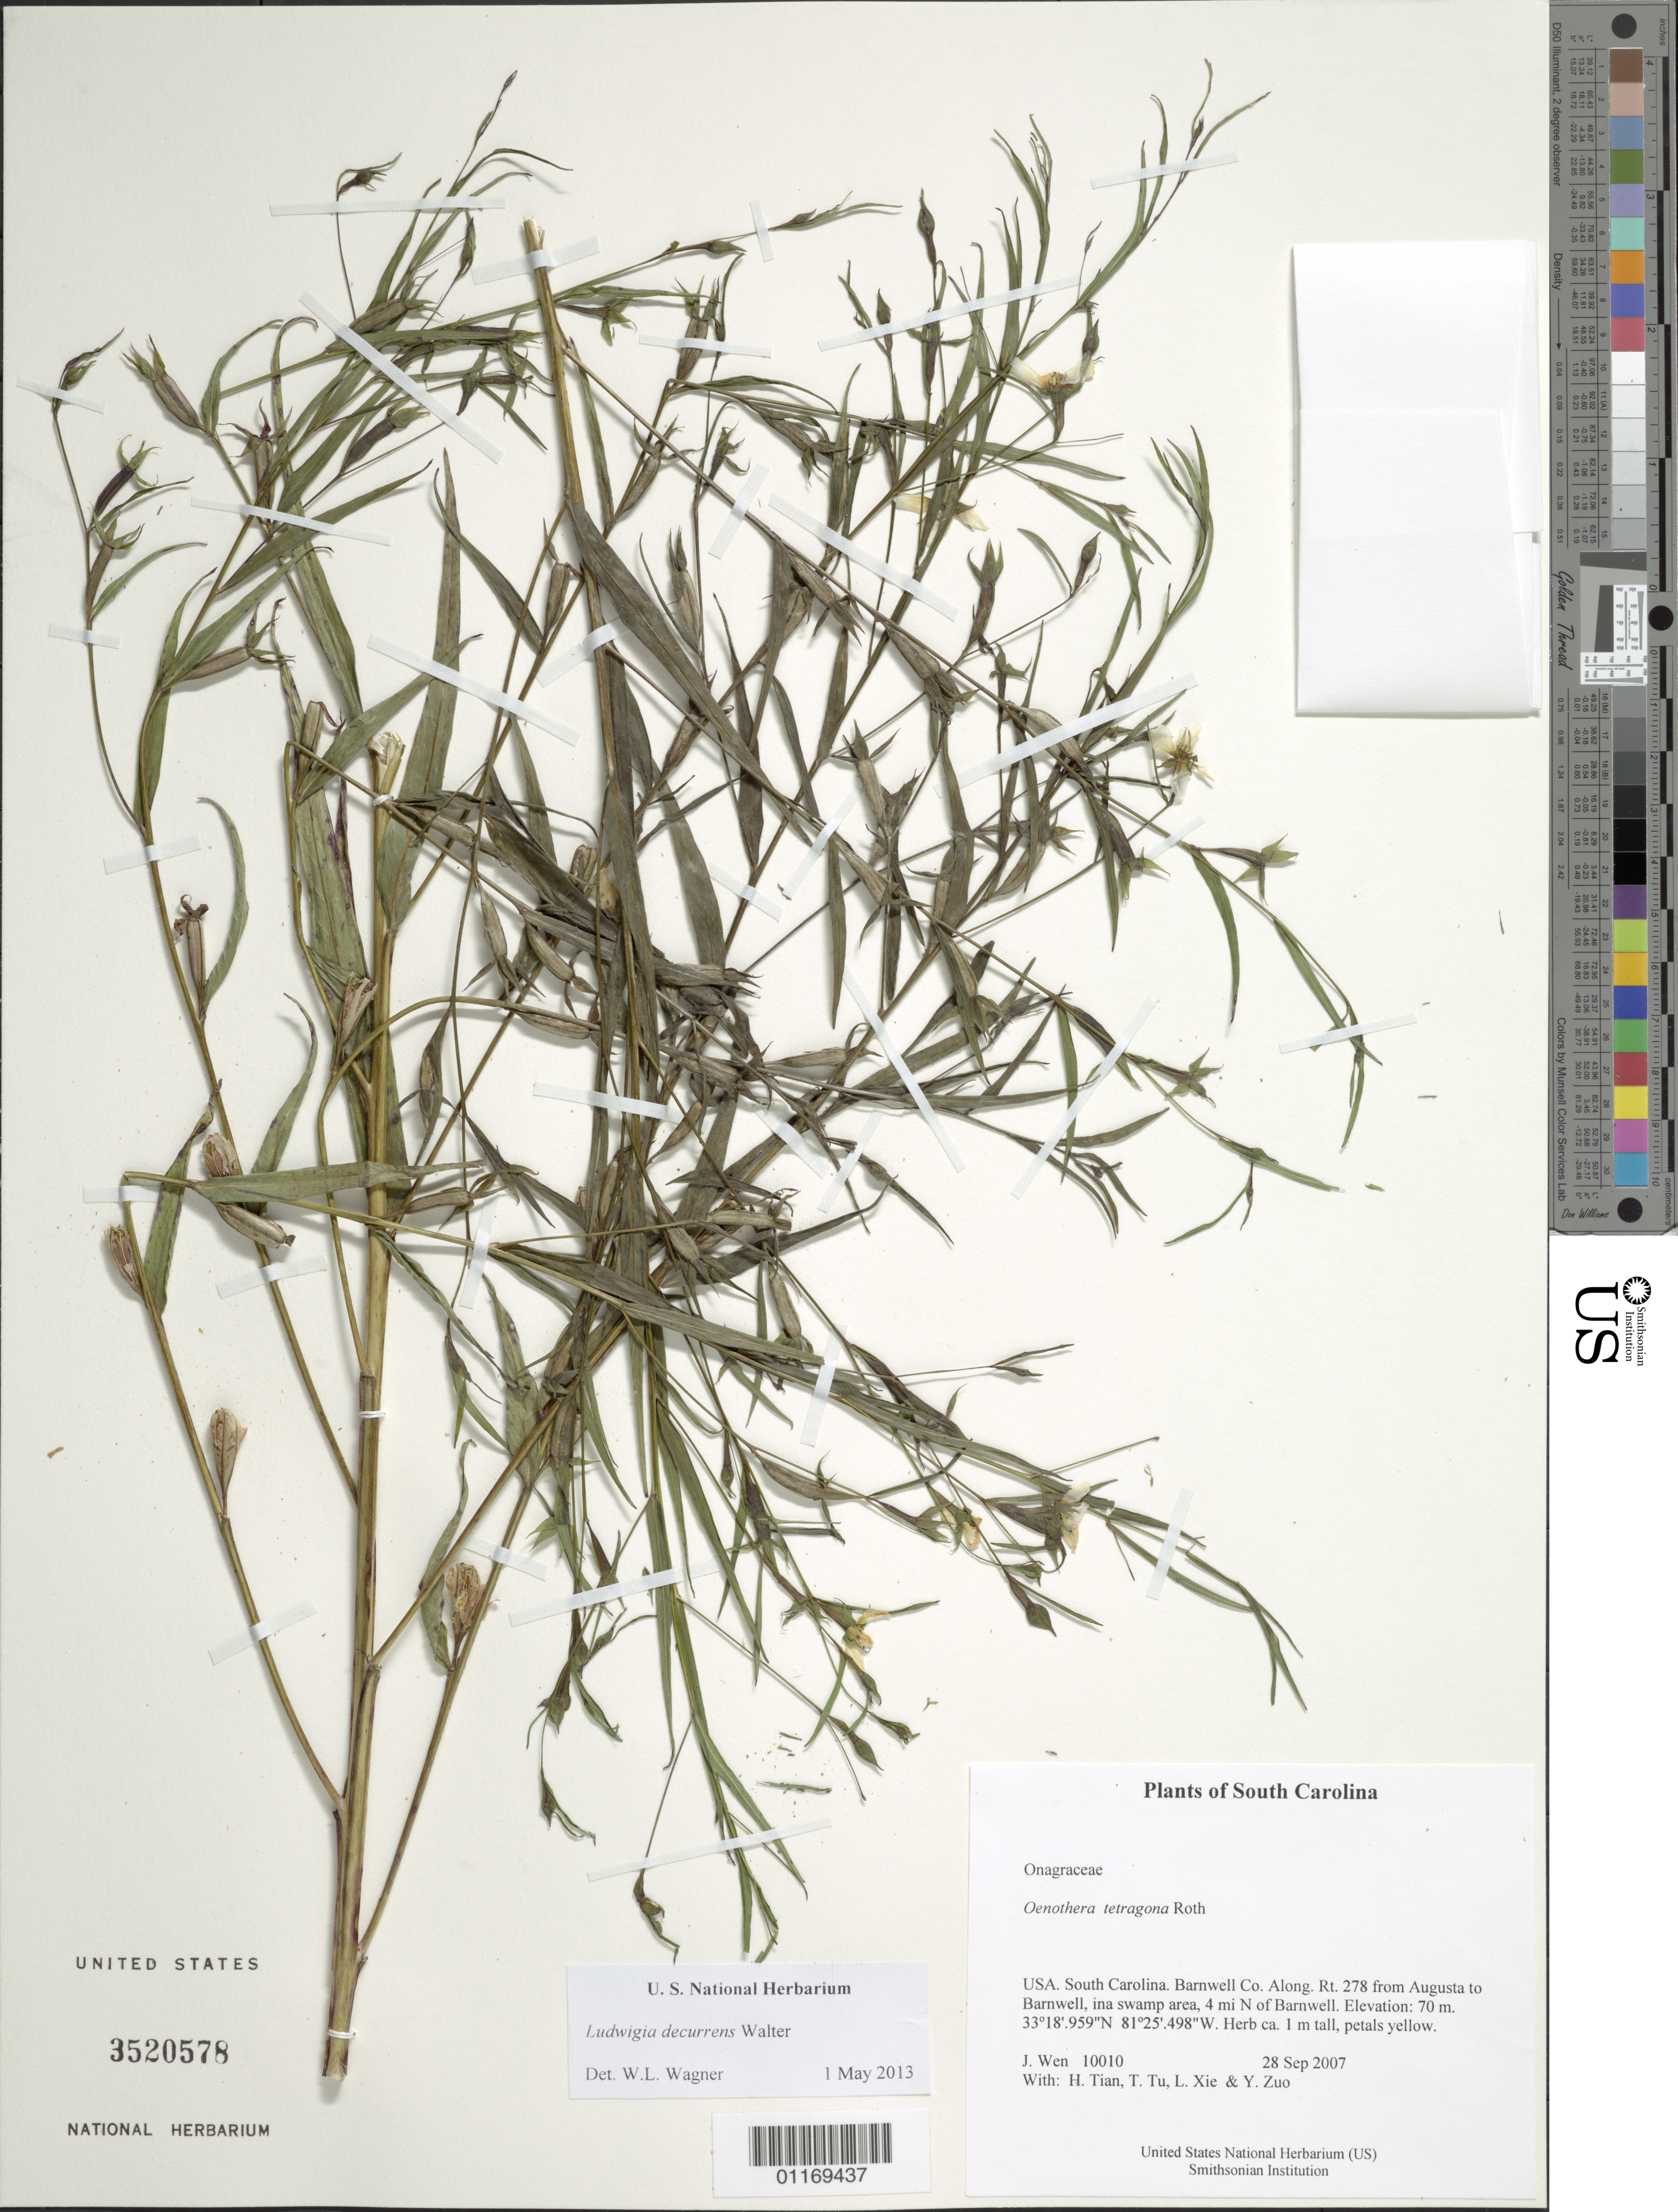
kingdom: Plantae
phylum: Tracheophyta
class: Magnoliopsida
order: Myrtales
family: Onagraceae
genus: Ludwigia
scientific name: Ludwigia decurrens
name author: Walter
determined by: Wagner, W. L., (BOT), Smithsonian Institution - National Museum of Natural History (UNITED STATES)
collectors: J. Wen, H. Tian, T. Tu, L. Xie & Y. Zuo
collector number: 10010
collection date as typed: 28 Sep 2007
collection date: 2007-09-28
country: United States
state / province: South Carolina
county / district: Barnwell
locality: Along. Rt. 278 from Augusta to Barnwell, ina swamp area, 4 mi N of Barnwell.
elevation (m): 70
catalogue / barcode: US 3520578